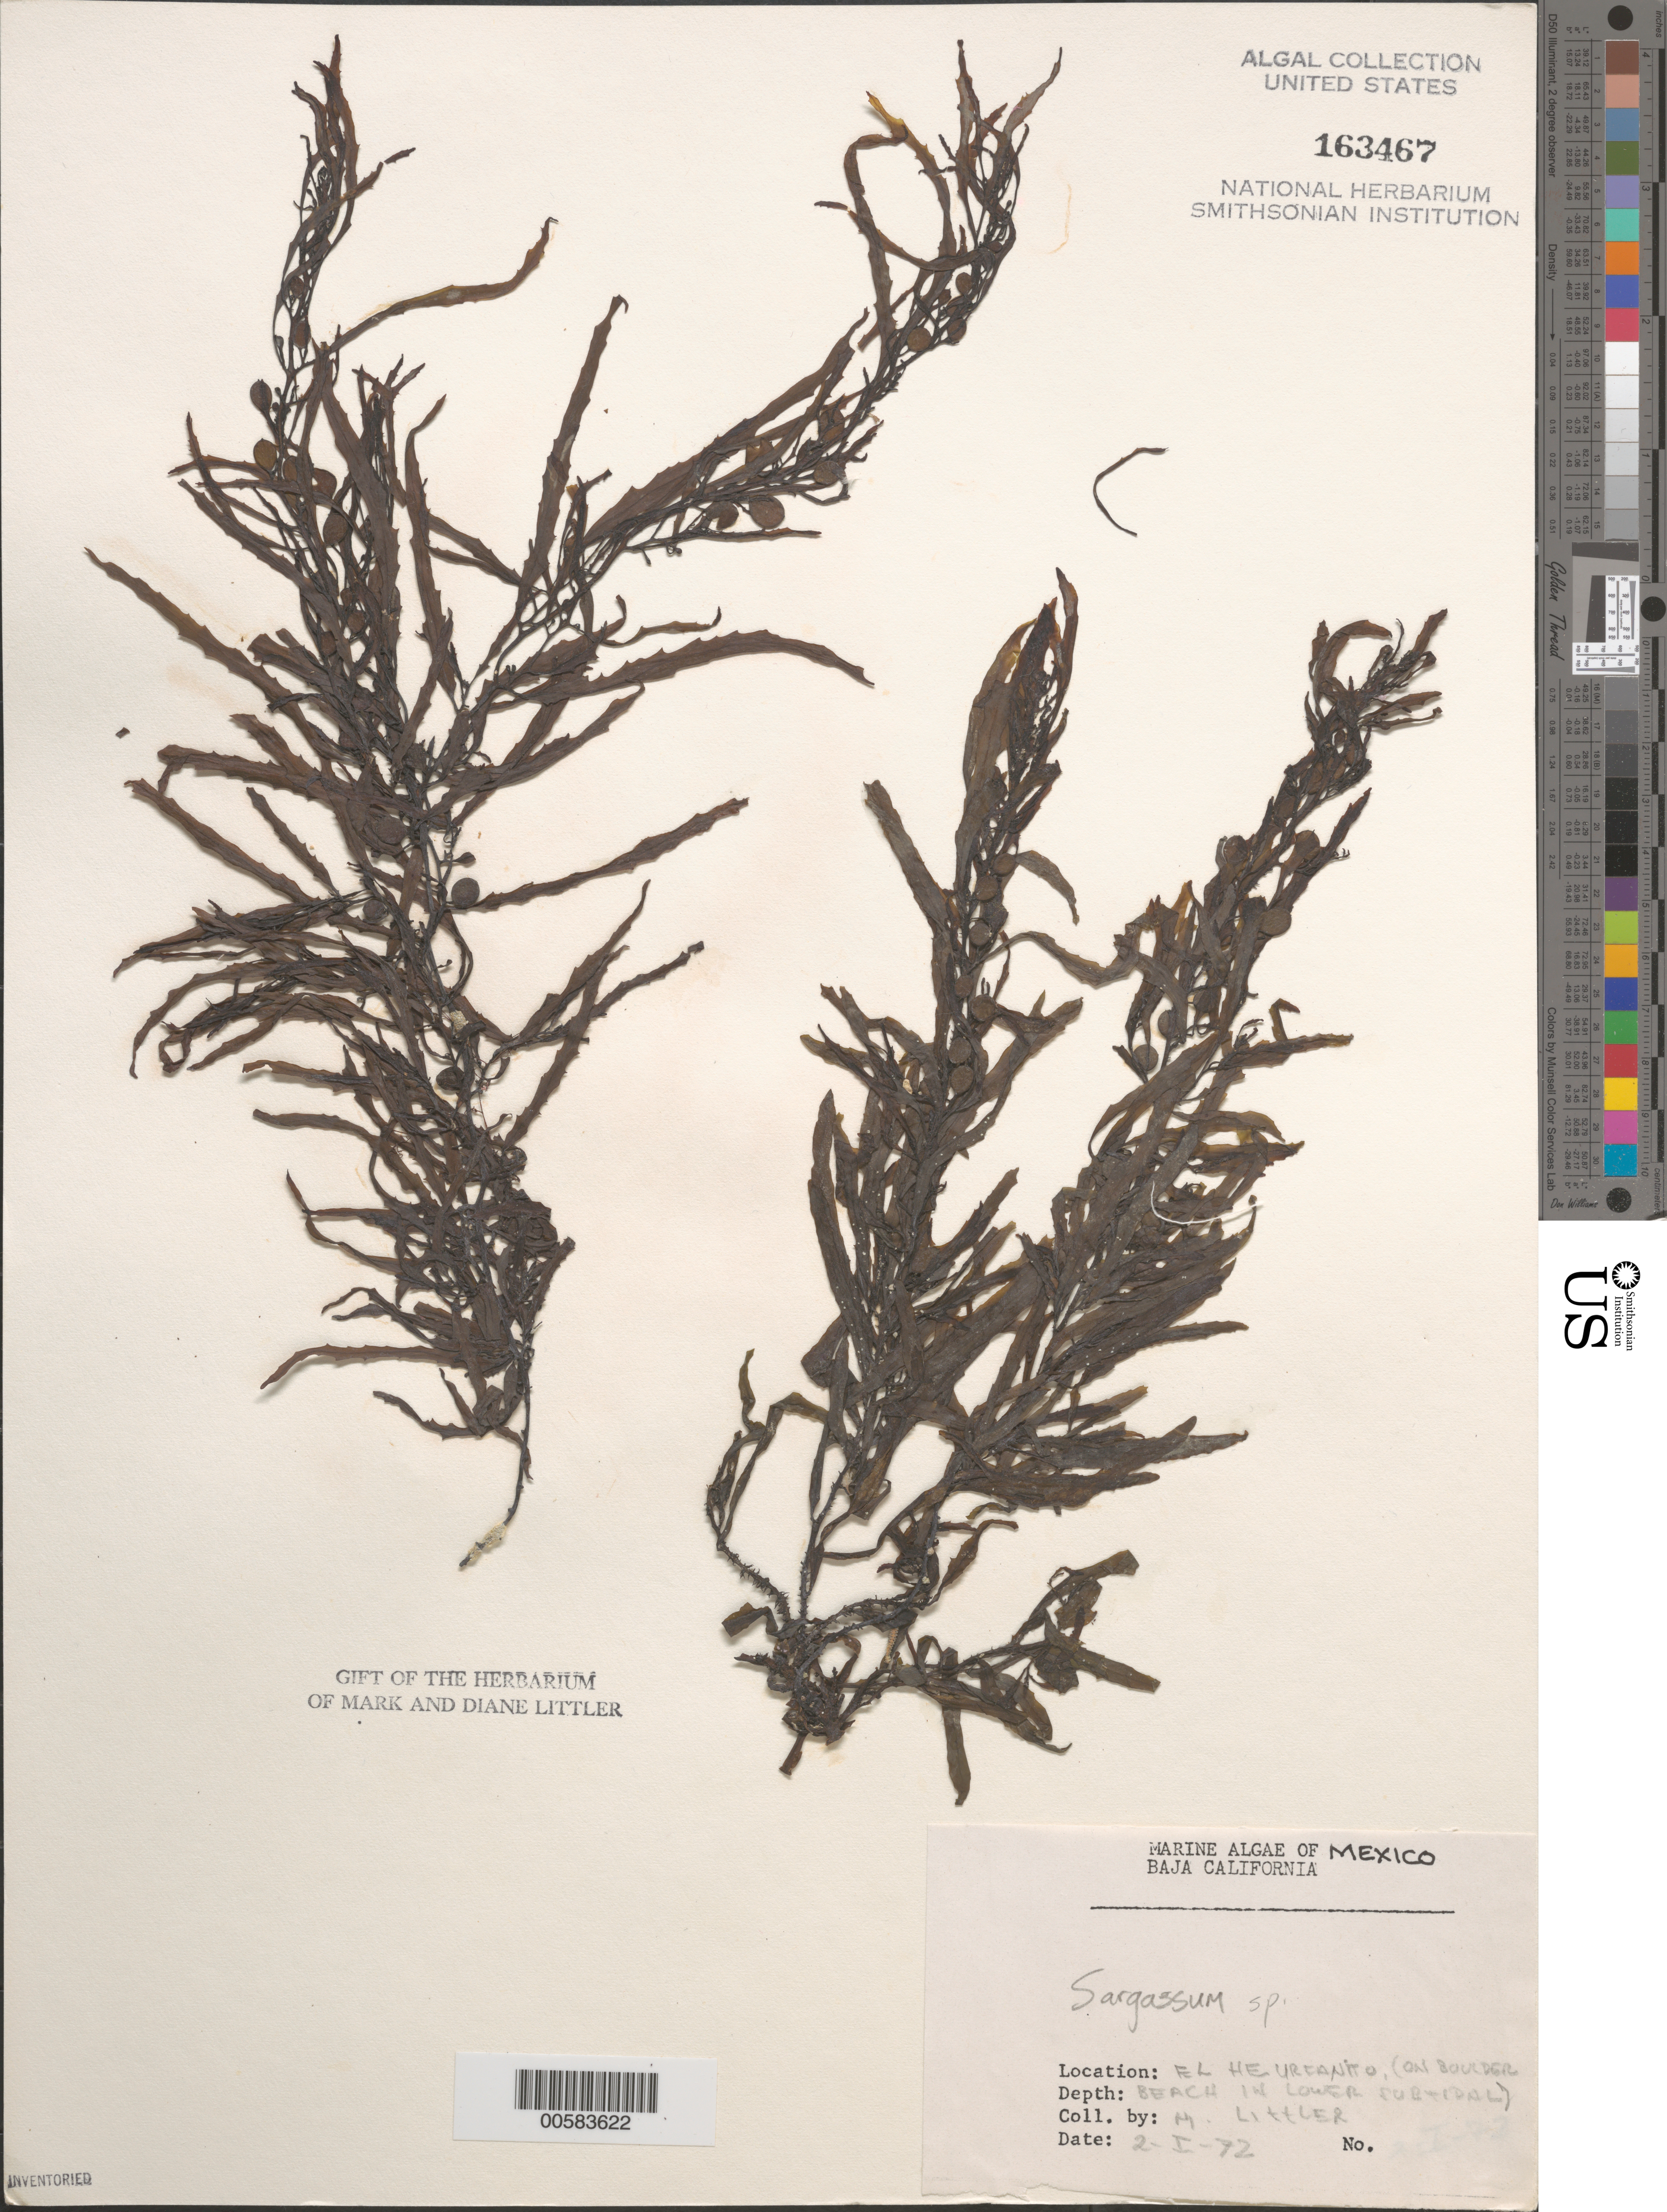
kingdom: Chromista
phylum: Ochrophyta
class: Phaeophyceae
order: Fucales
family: Sargassaceae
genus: Sargassum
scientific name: Sargassum sp.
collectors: M. M. Littler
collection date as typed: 02 Jan 1972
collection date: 1972-01-02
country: Mexico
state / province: Baja California Norte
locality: El Heurfanito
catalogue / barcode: US 163467